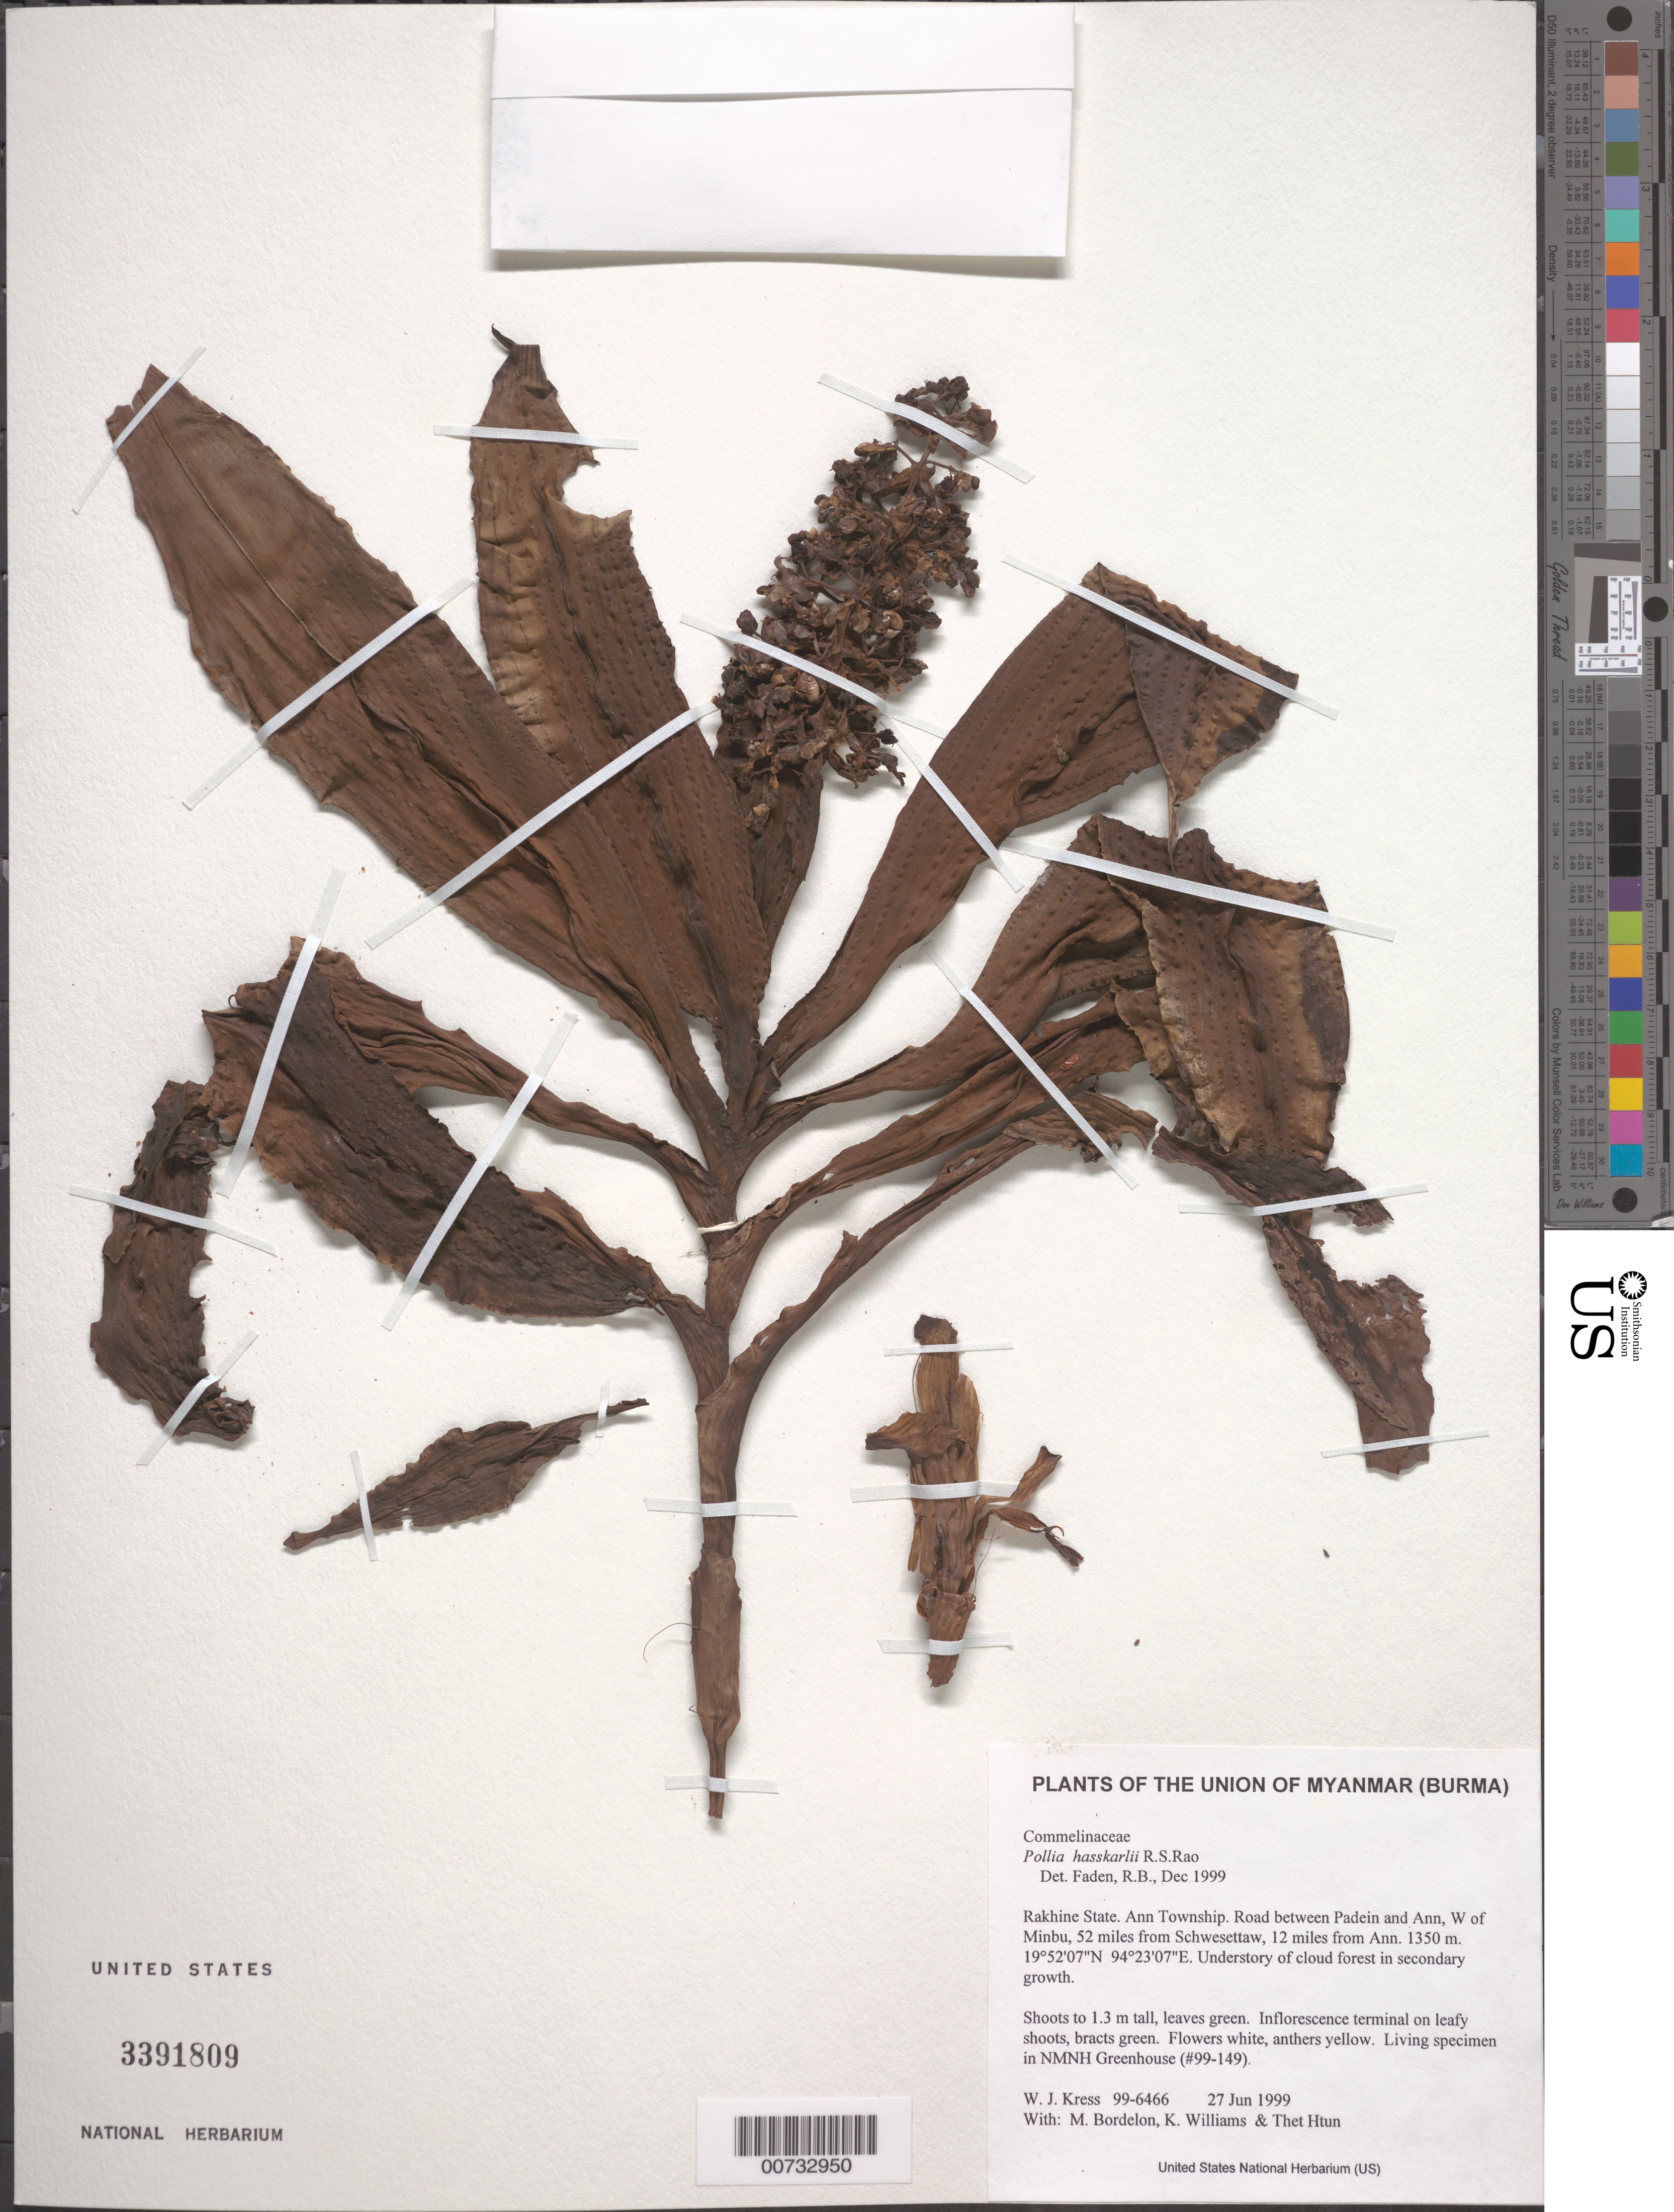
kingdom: Plantae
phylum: Tracheophyta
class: Liliopsida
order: Commelinales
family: Commelinaceae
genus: Pollia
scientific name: Pollia hasskarlii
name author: R.S. Rao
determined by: Faden, Robert B., (US), Smithsonian Institution - National Museum of Natural History (UNITED STATES)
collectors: W. J. Kress, M. Bordelon, K. J. Williams & Thet Htun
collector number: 99-6466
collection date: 1999-06-27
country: Myanmar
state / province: Rakhine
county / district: Ann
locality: Road between Padein and Ann, W of Minbu, 52 miles from Schwesettaw, 12 miles from Ann.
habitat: Understory of cloud forest in secondary growth.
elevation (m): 1350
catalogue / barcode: US 3391809